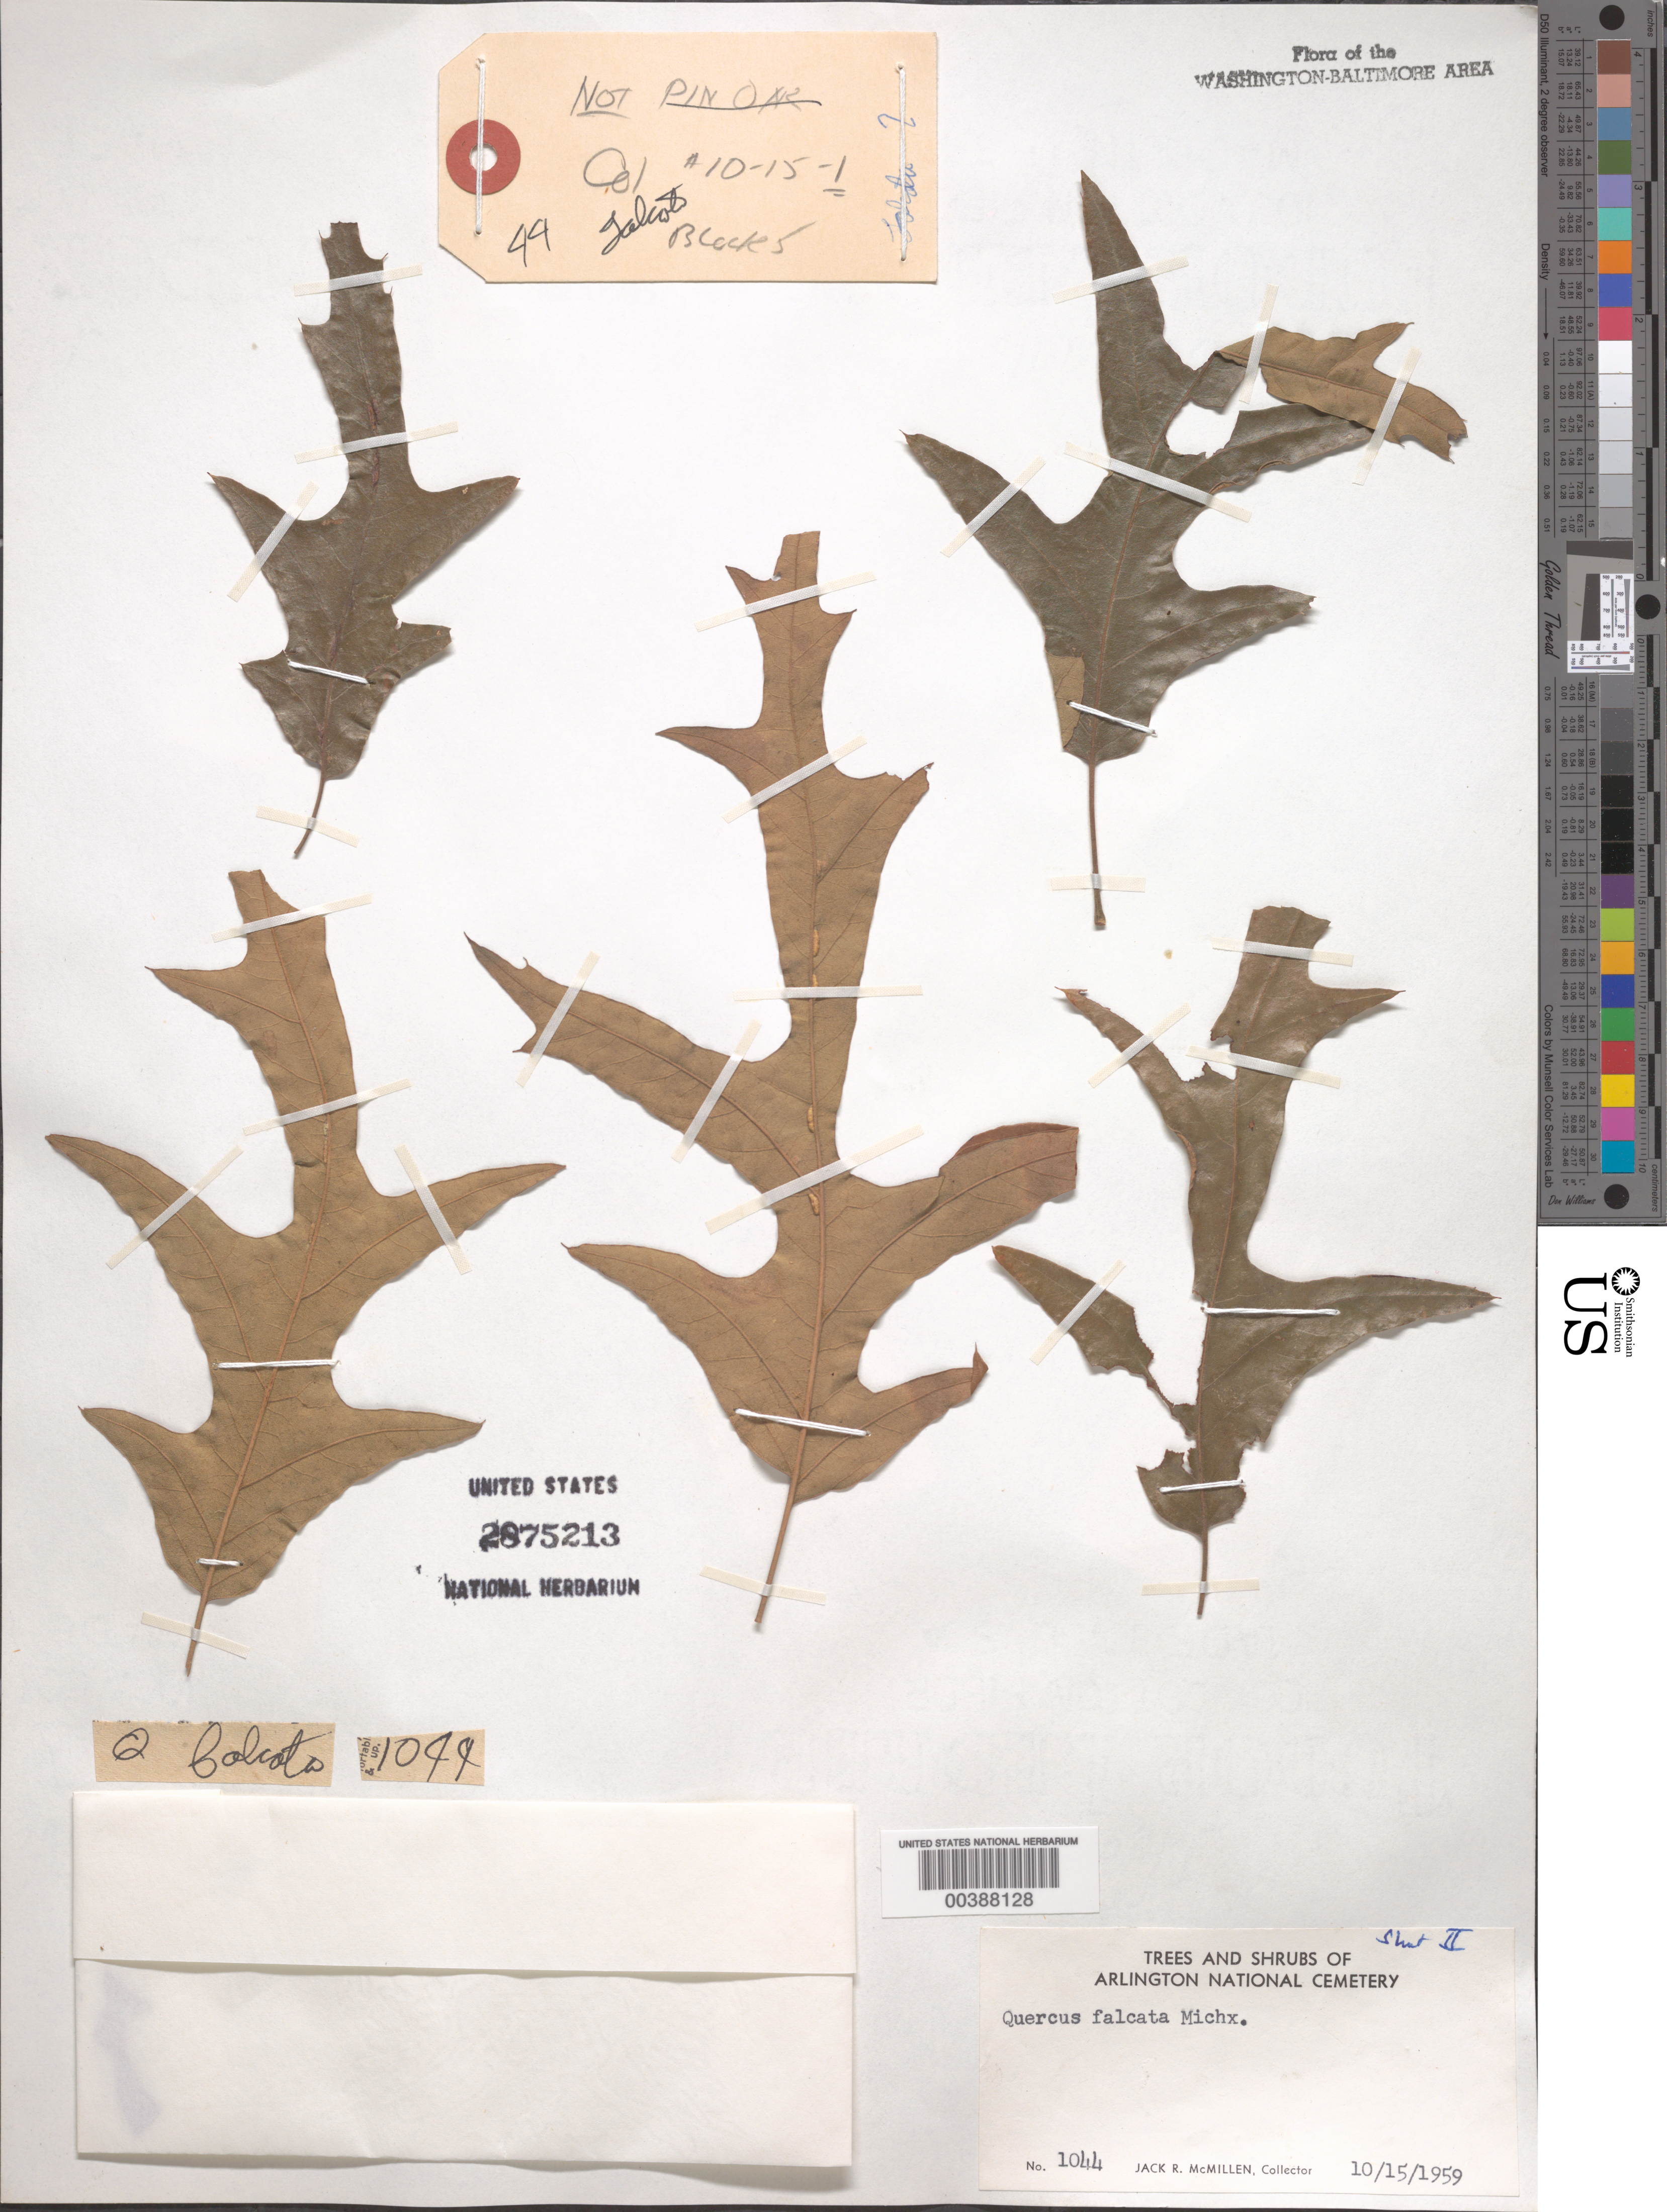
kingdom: Plantae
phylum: Tracheophyta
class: Magnoliopsida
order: Fagales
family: Fagaceae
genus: Quercus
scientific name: Quercus falcata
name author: Michx.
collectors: J. McMillen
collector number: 1044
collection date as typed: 15 Oct 1959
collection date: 1959-10-15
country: United States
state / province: Virginia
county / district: Arlington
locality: Arlington National Cemetery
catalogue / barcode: US 2875213